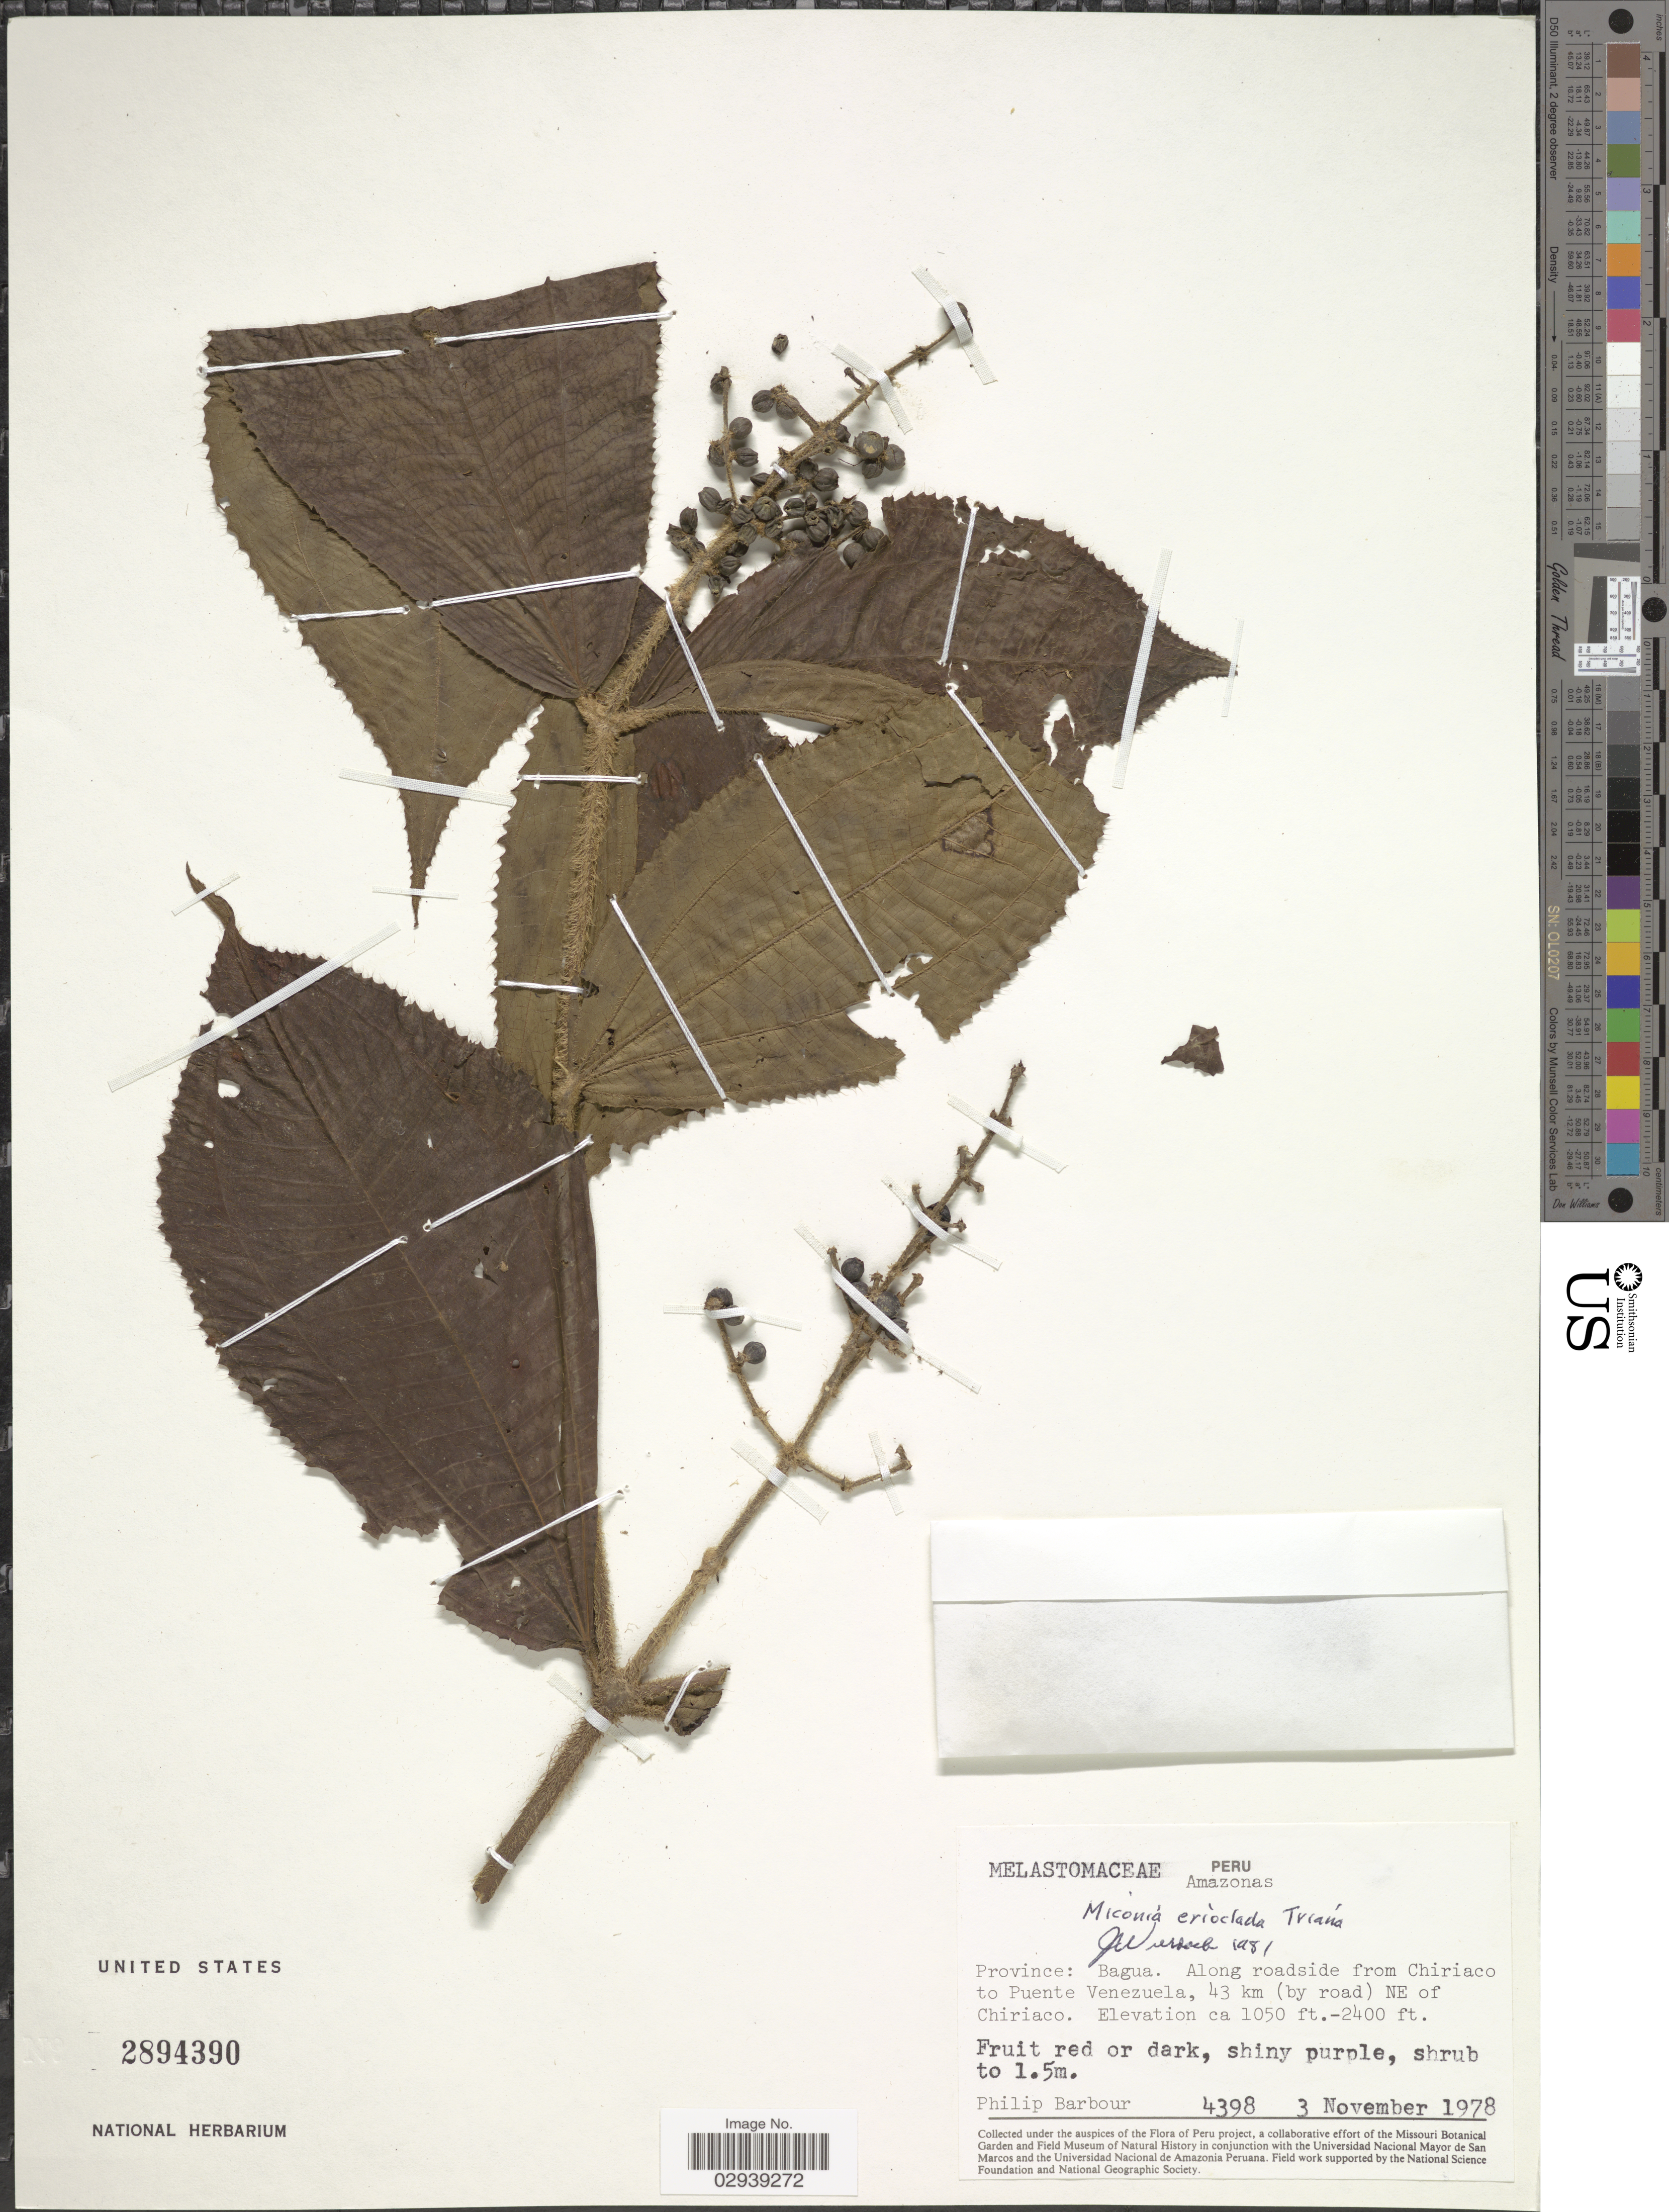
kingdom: Plantae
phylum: Tracheophyta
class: Magnoliopsida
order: Myrtales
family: Melastomataceae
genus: Miconia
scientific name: Miconia erioclada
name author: Triana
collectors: P. Barbour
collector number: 4398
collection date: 1978-11-03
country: Peru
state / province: Amazonas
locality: Province: Bagua. Along roadside from Chiriaco to Puente Venezuela, 43 km (by road) NE of Chiriaco.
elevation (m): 320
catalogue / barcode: US 2894390